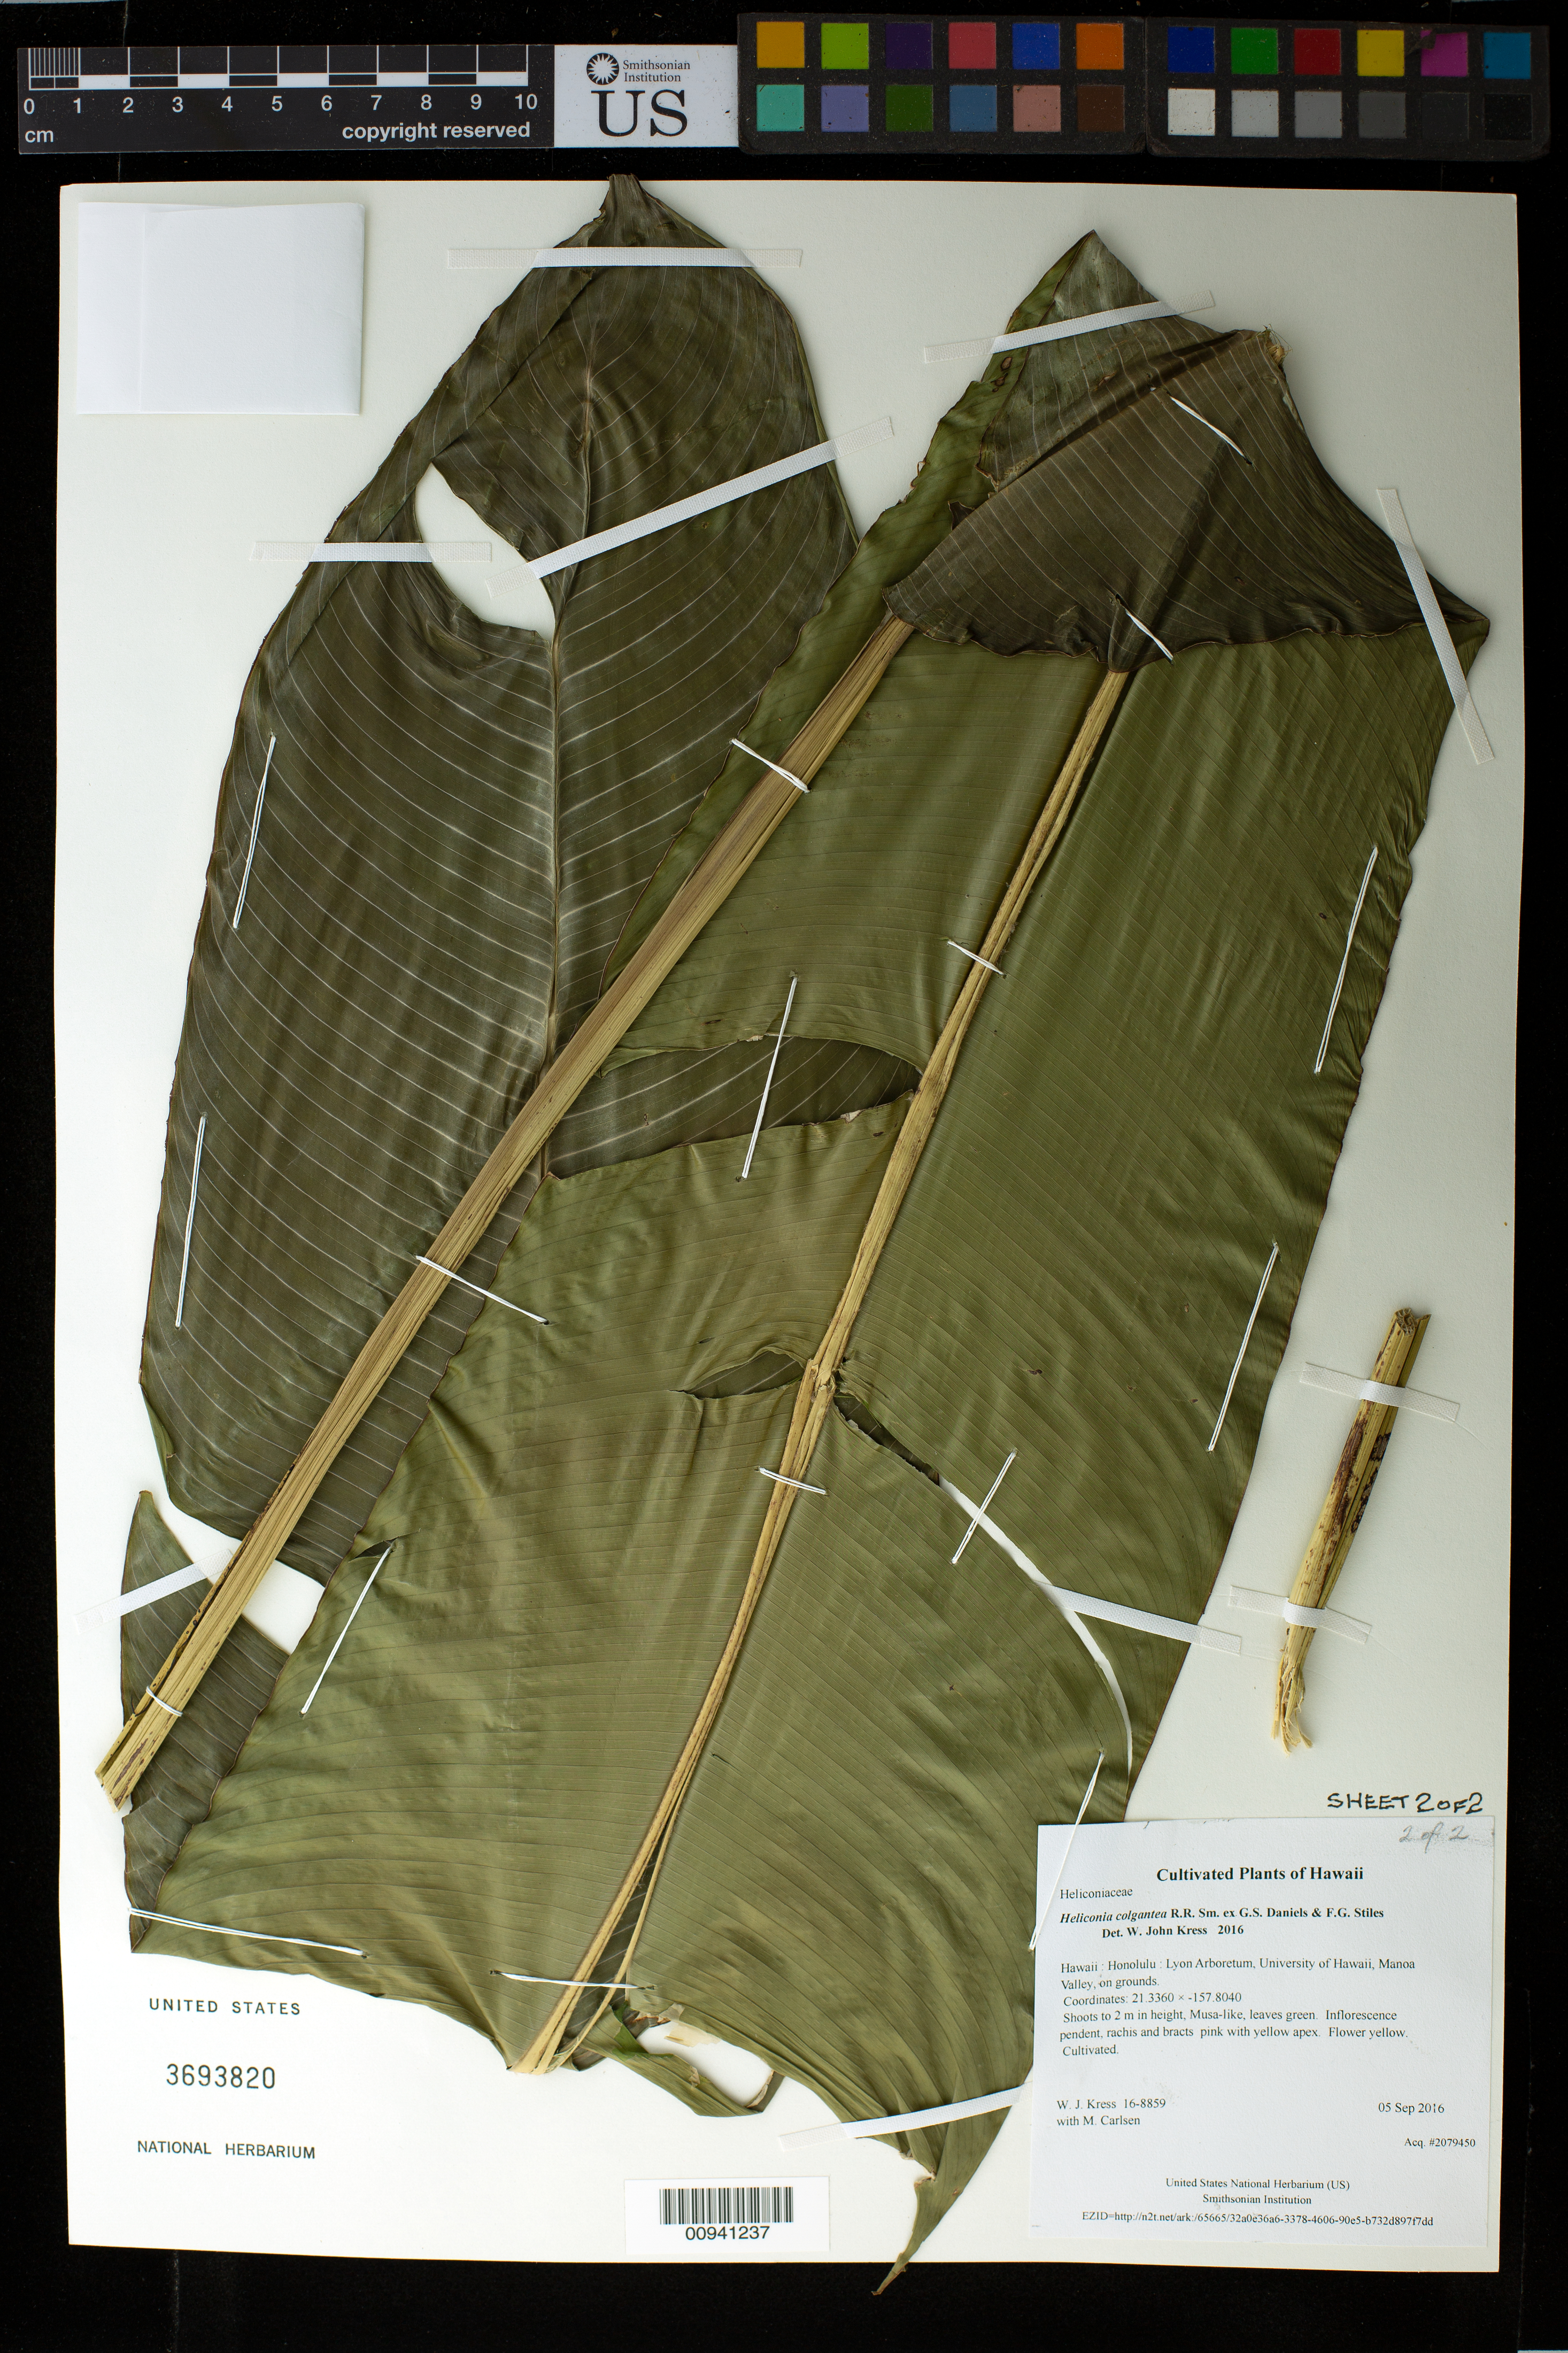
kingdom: Plantae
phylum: Tracheophyta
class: Liliopsida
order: Zingiberales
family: Heliconiaceae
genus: Heliconia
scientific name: Heliconia colgantea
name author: R.R. Sm. ex G.S. Daniels & F.G. Stiles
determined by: Kress, W. J., (US), Smithsonian Institution - National Museum of Natural History (UNITED STATES)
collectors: W. J. Kress & M. M. Carlsen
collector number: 16-8859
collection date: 2016-09-05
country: United States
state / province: Hawaii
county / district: Honolulu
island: Oahu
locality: Lyon Arboretum, University of Hawaii, Manoa Valley, on grounds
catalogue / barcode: US 3693820